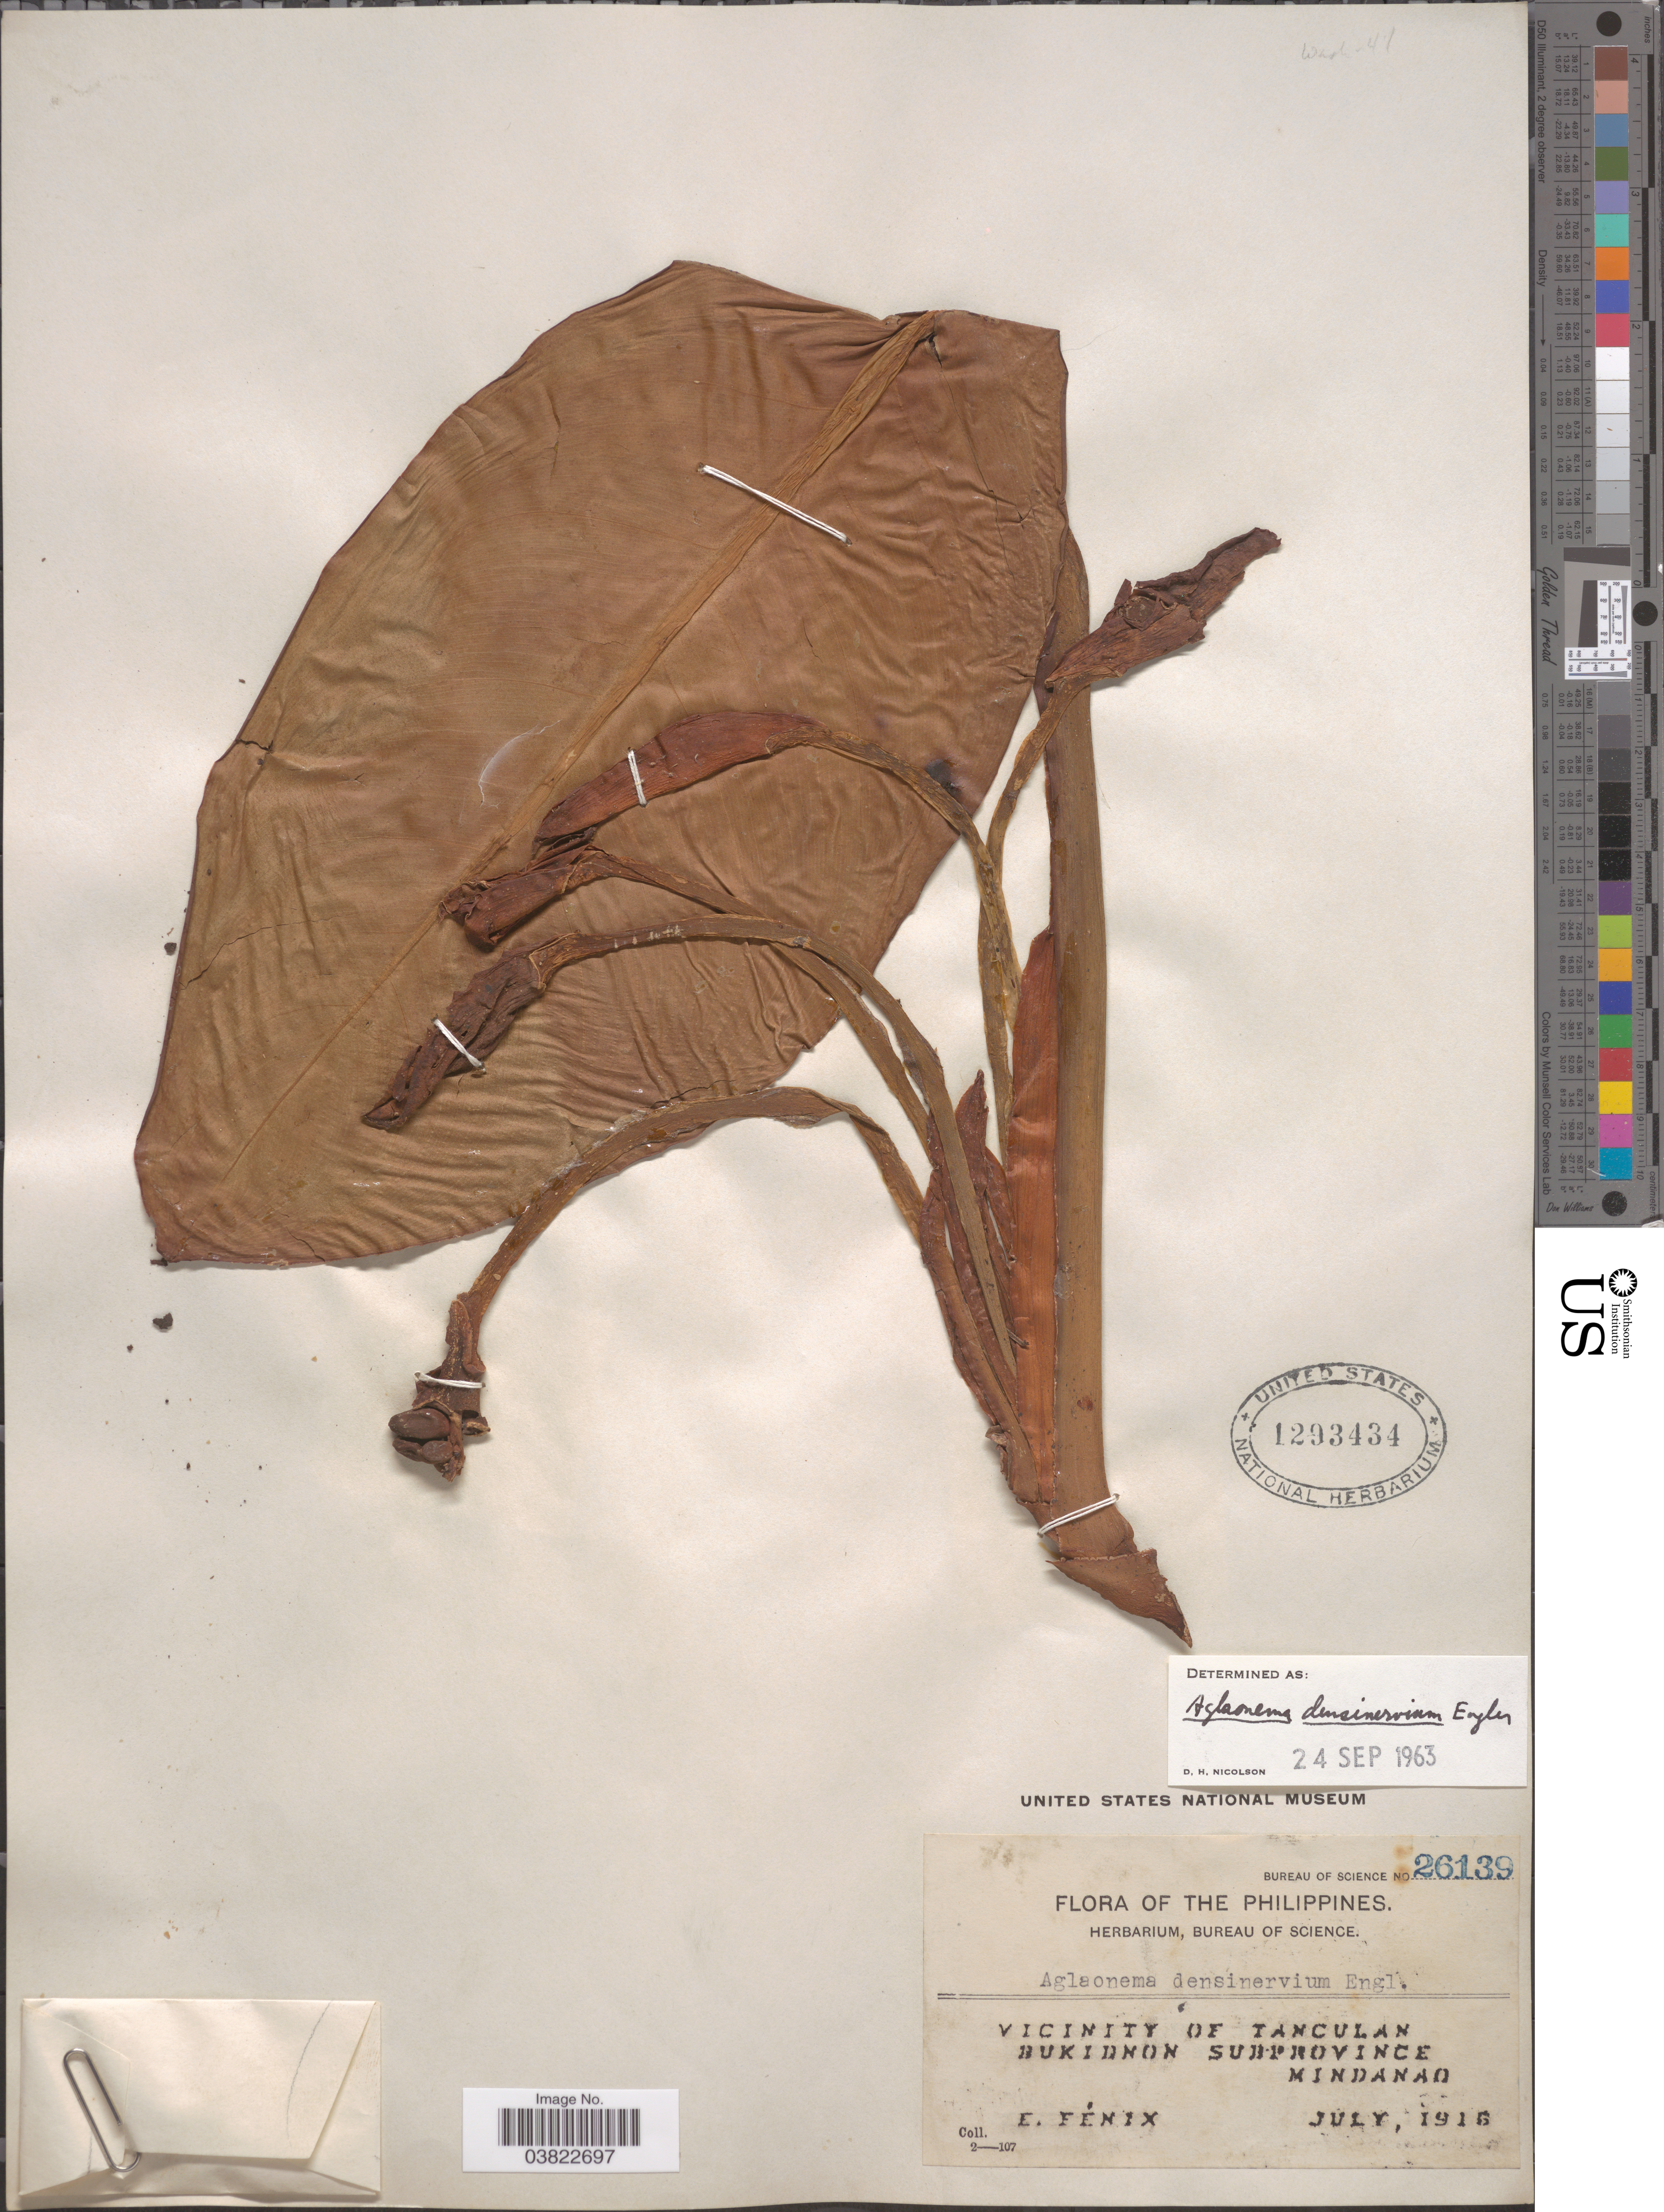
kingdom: Plantae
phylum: Tracheophyta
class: Liliopsida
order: Alismatales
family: Araceae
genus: Aglaonema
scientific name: Aglaonema densinervium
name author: Engl.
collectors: E. Fénix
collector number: Bureau of Science 26139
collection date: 1916-07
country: Philippines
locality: Vicinity of Tanculan. Bukidnon Subprovince. Mindanao.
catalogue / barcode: US 1293434